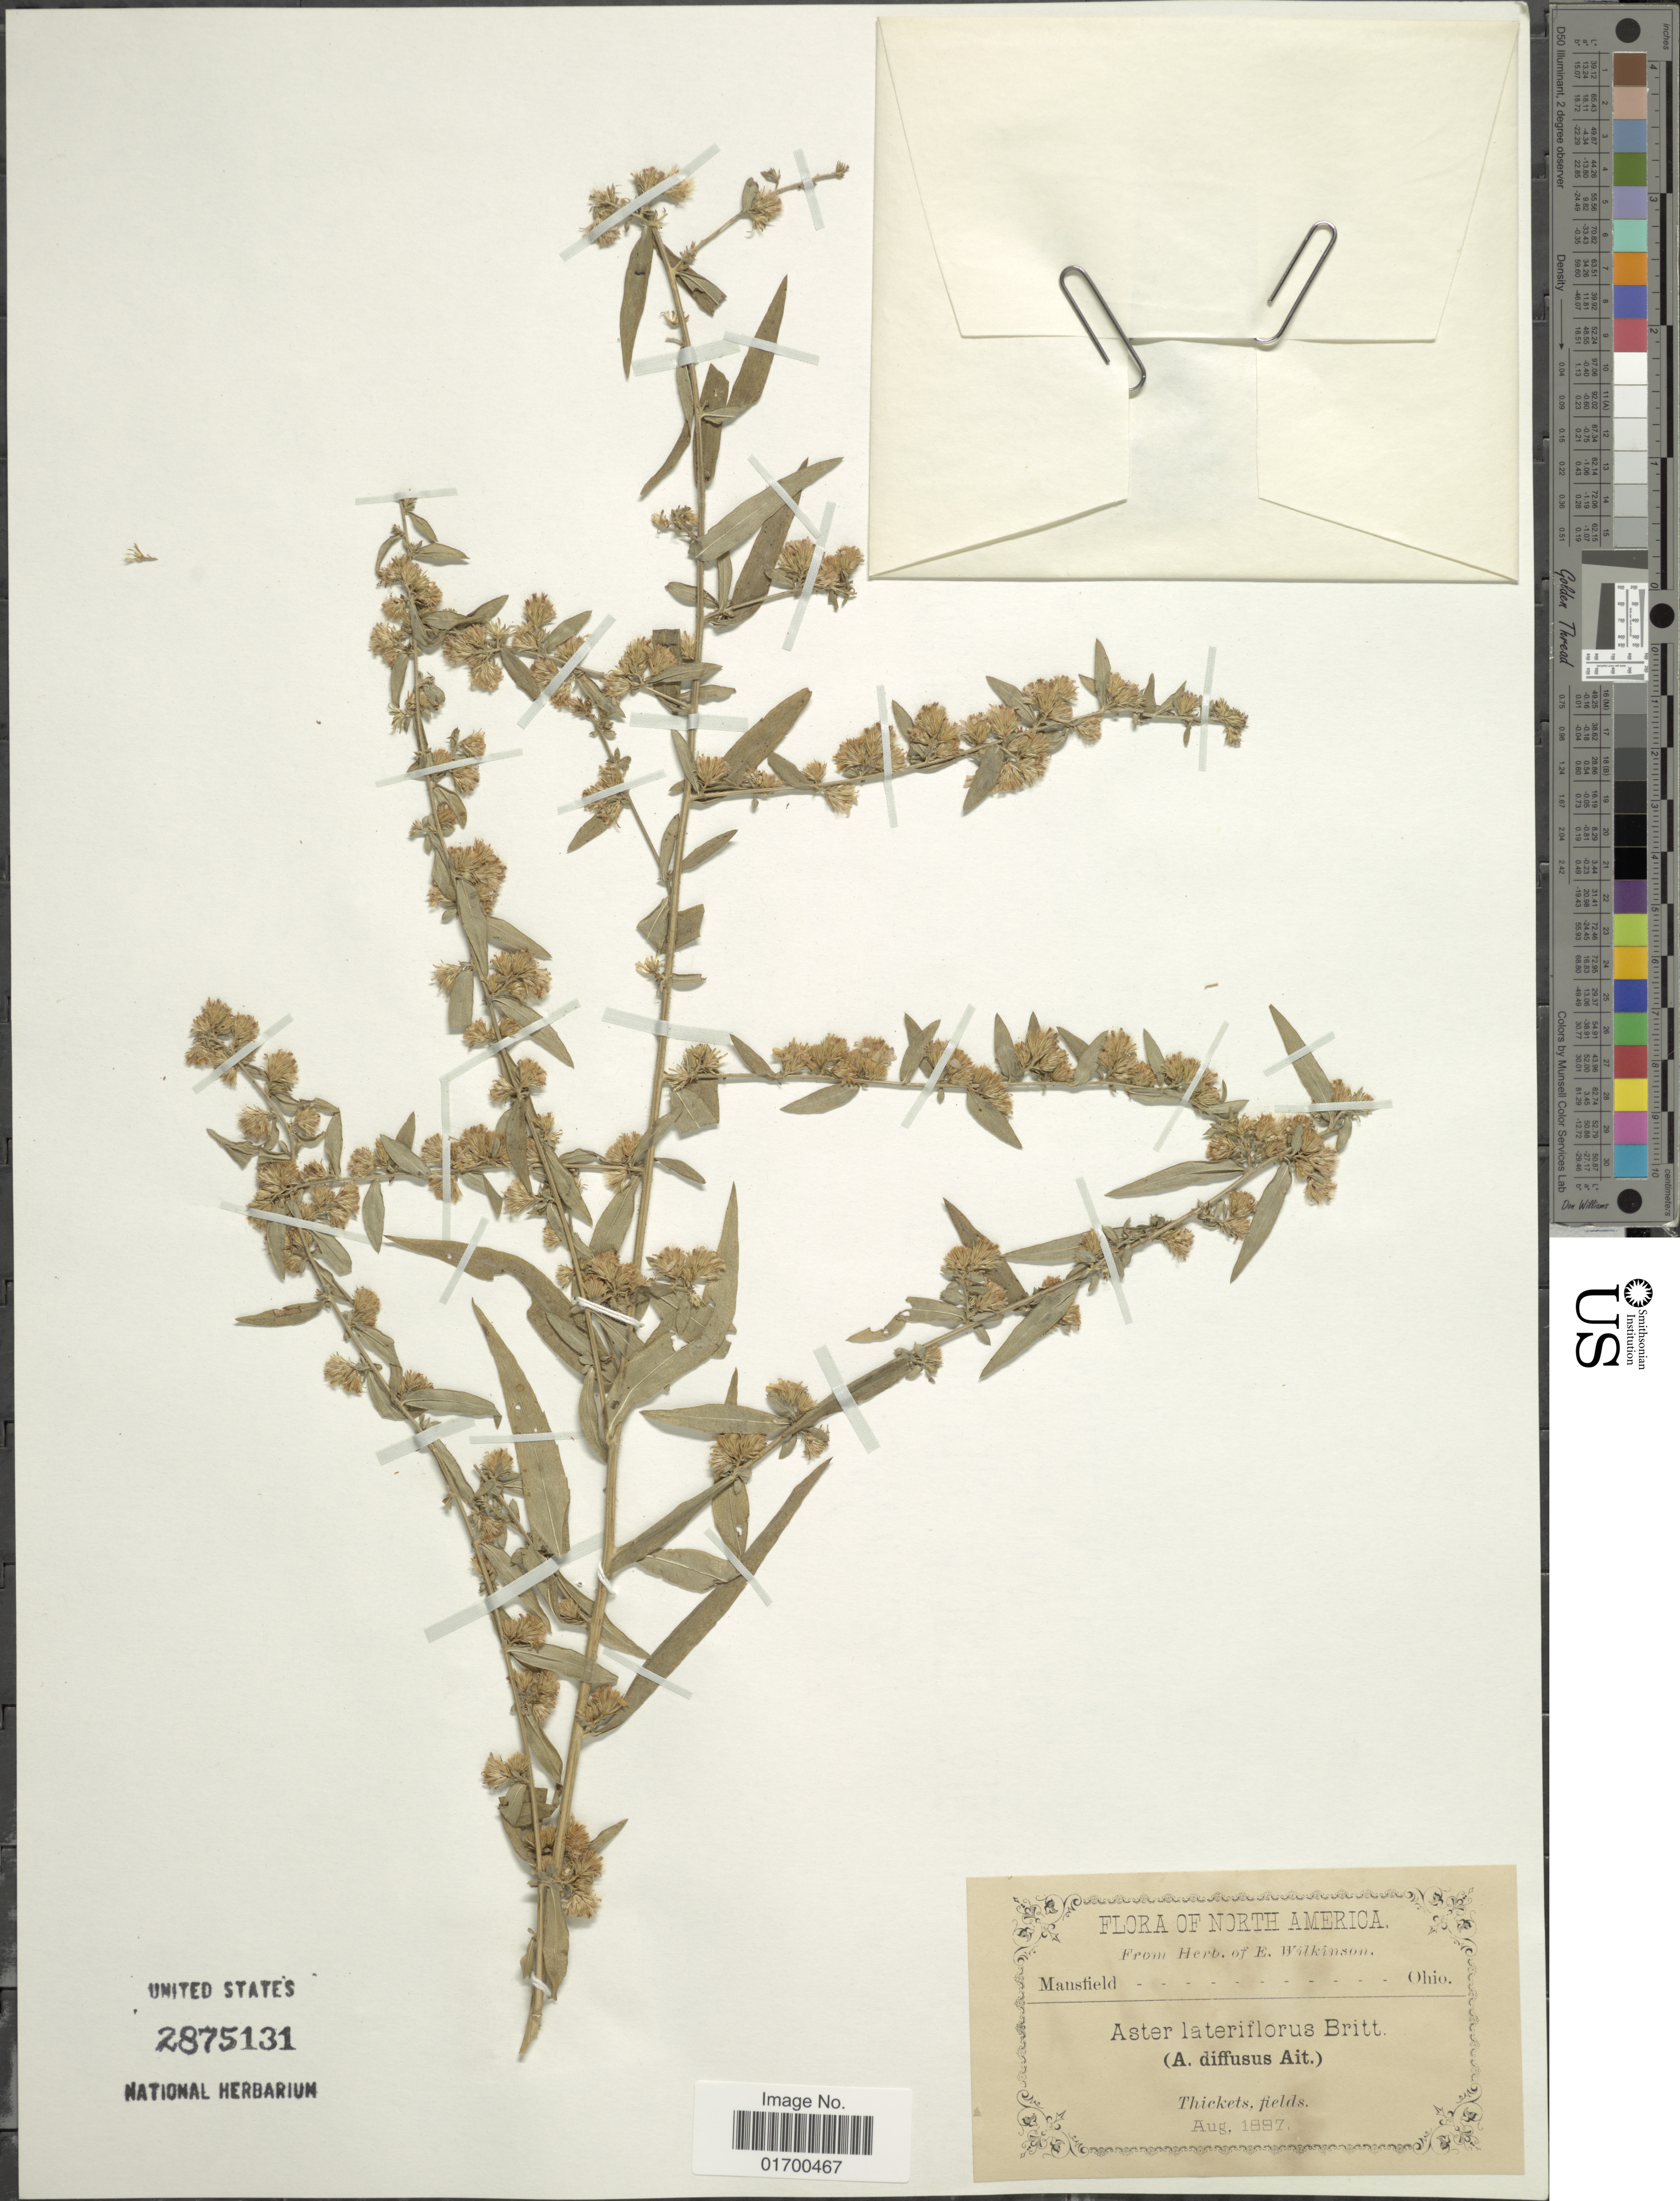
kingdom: Plantae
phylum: Tracheophyta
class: Magnoliopsida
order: Asterales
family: Asteraceae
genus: Symphyotrichum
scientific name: Symphyotrichum lateriflorum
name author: (L.) Á. Löve & D. Löve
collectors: ex herb. E. Wilkinson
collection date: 1897-08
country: United States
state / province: Ohio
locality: Mansfield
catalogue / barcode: US 2875131